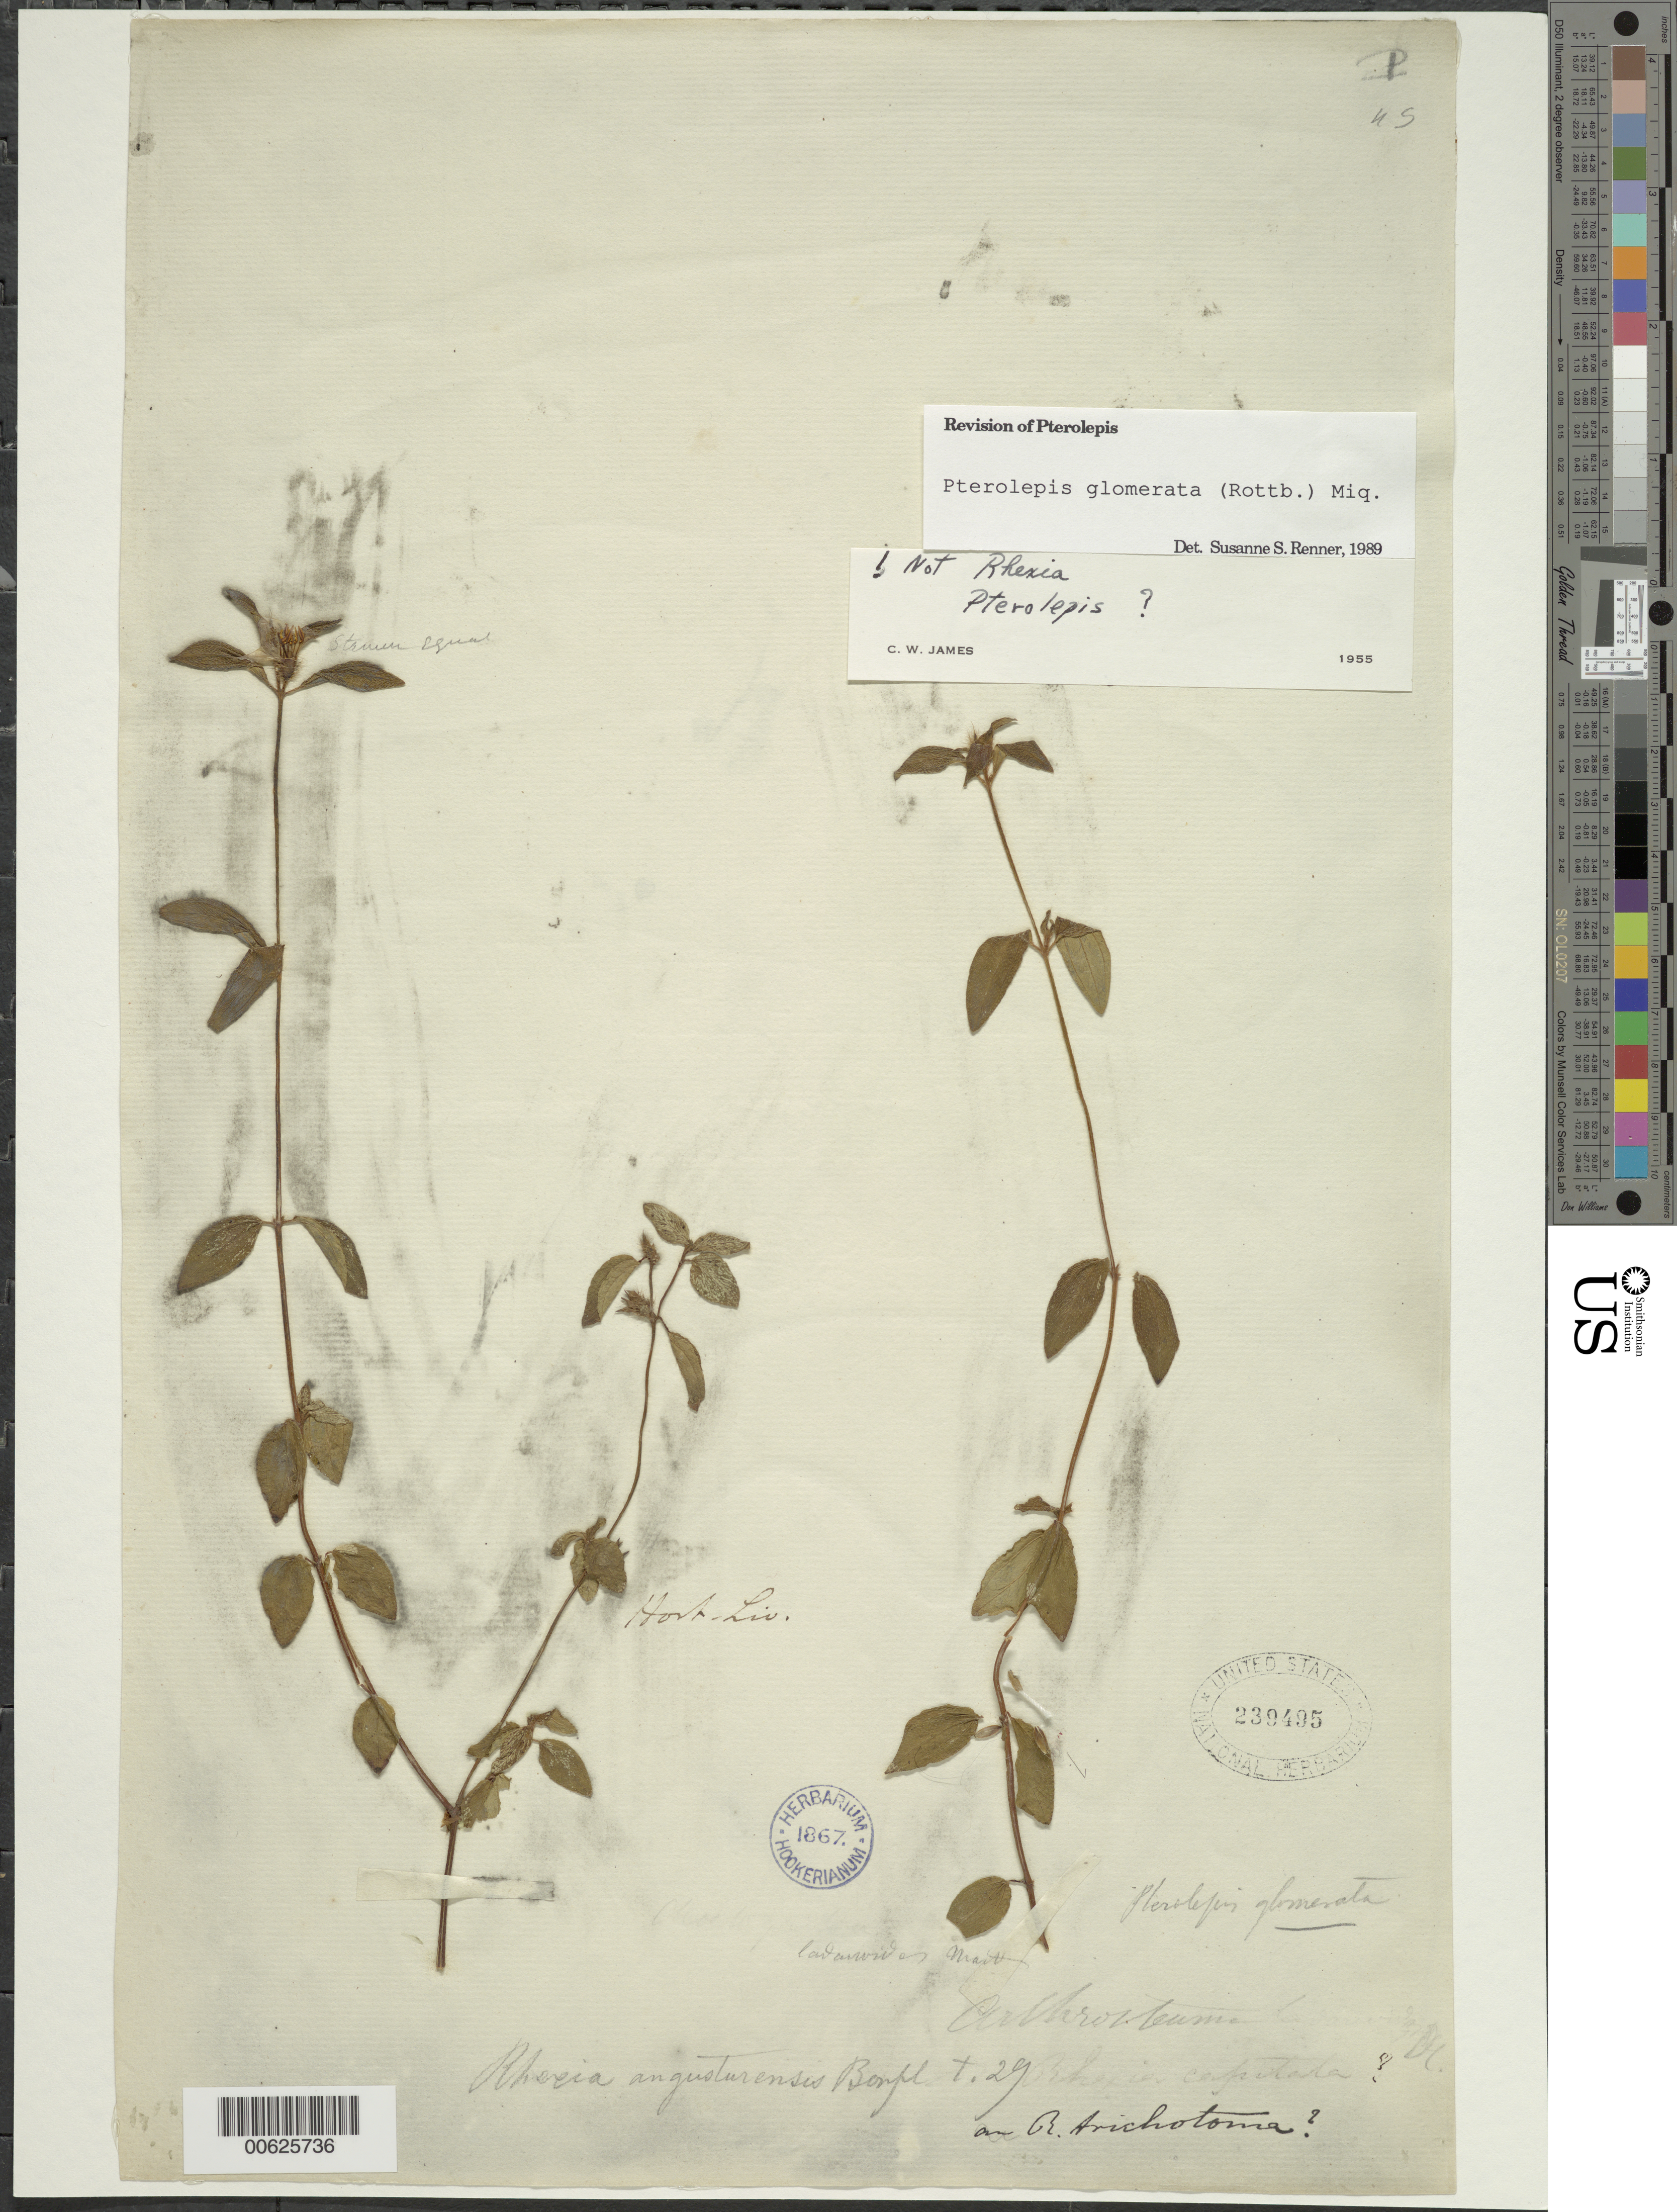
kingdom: Plantae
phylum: Tracheophyta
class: Magnoliopsida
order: Myrtales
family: Melastomataceae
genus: Pterolepis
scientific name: Pterolepis glomerata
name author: (Rottb.) Miq.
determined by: Renner, S. S.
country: French Guiana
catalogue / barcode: US 2394954